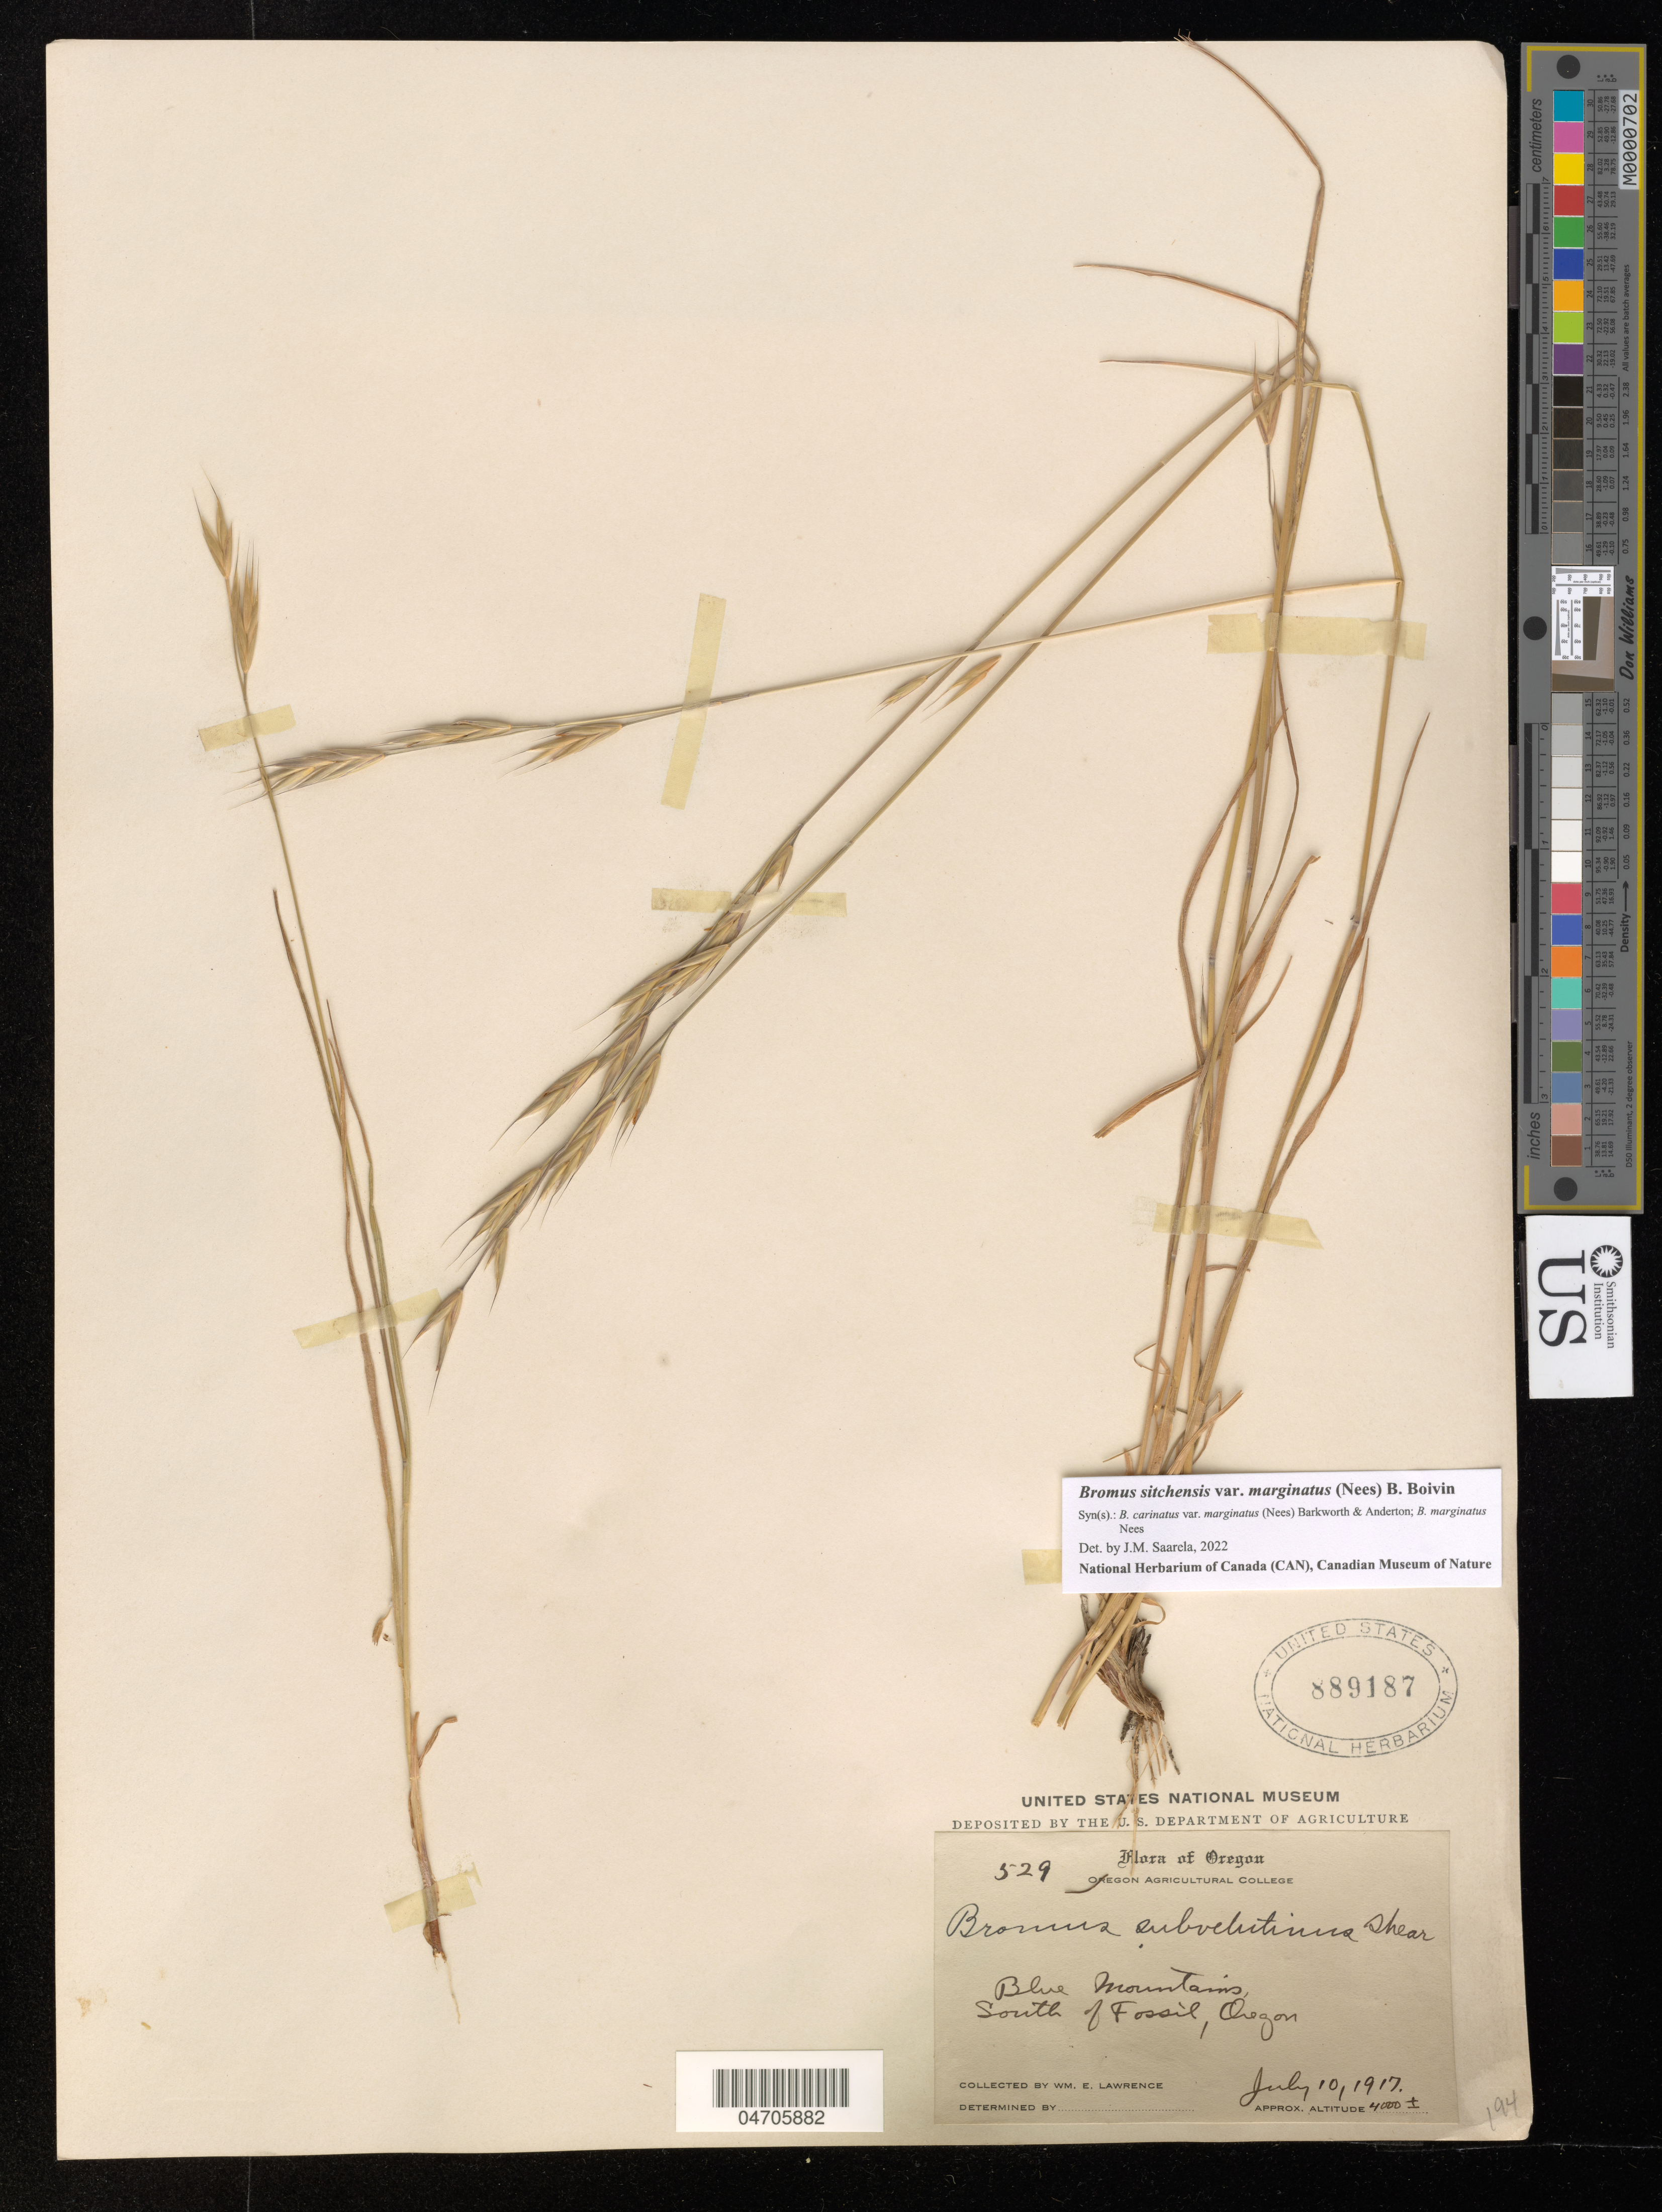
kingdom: Plantae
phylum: Tracheophyta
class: Liliopsida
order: Poales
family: Poaceae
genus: Bromus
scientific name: Bromus sitchensis var. polyanthus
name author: (Scribn. ex Shear) R.E. Brainerd & Otting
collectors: W. Lawrence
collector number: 529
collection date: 1917-07-10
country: United States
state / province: Oregon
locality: Blue Mountains, South of Fossil.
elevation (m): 1219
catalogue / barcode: US 889187